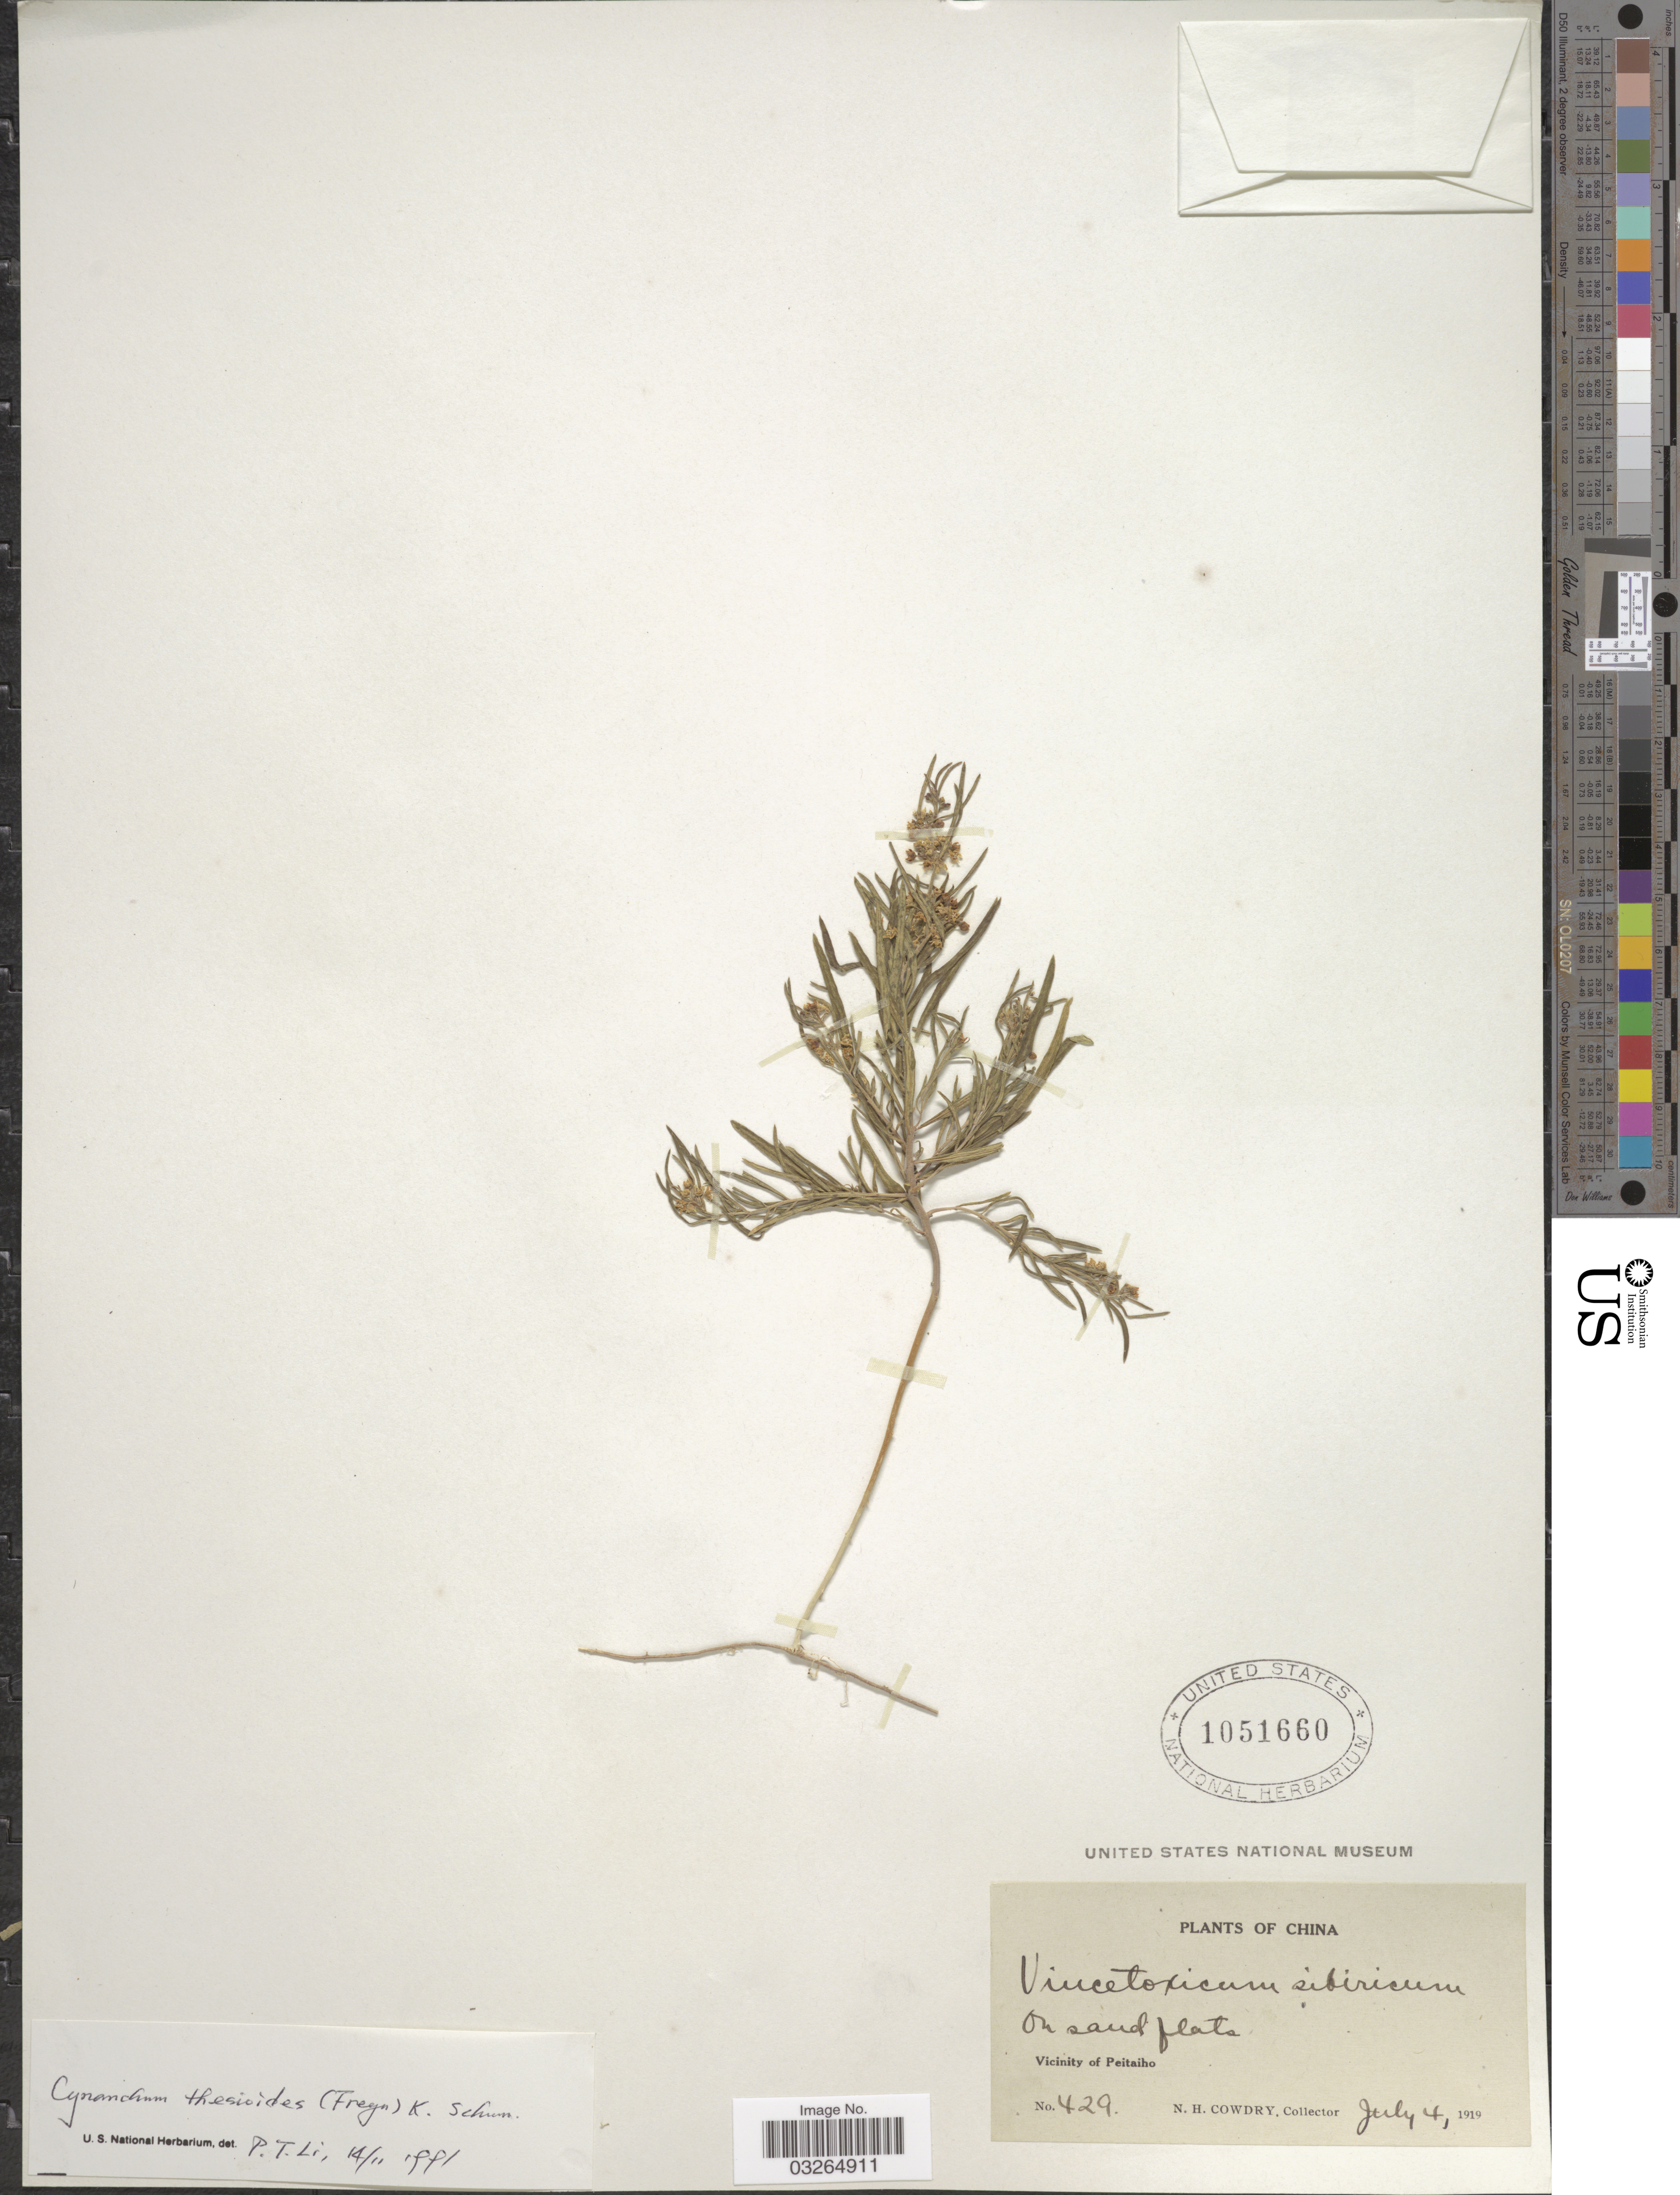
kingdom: Plantae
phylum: Tracheophyta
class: Magnoliopsida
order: Gentianales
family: Apocynaceae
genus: Cynanchum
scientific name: Cynanchum thesioides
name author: (Freyn) K. Schum.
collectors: N. H. Cowdry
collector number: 429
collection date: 1919-07-04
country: China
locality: Vicinity of Peitaiho.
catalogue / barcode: US 1051660